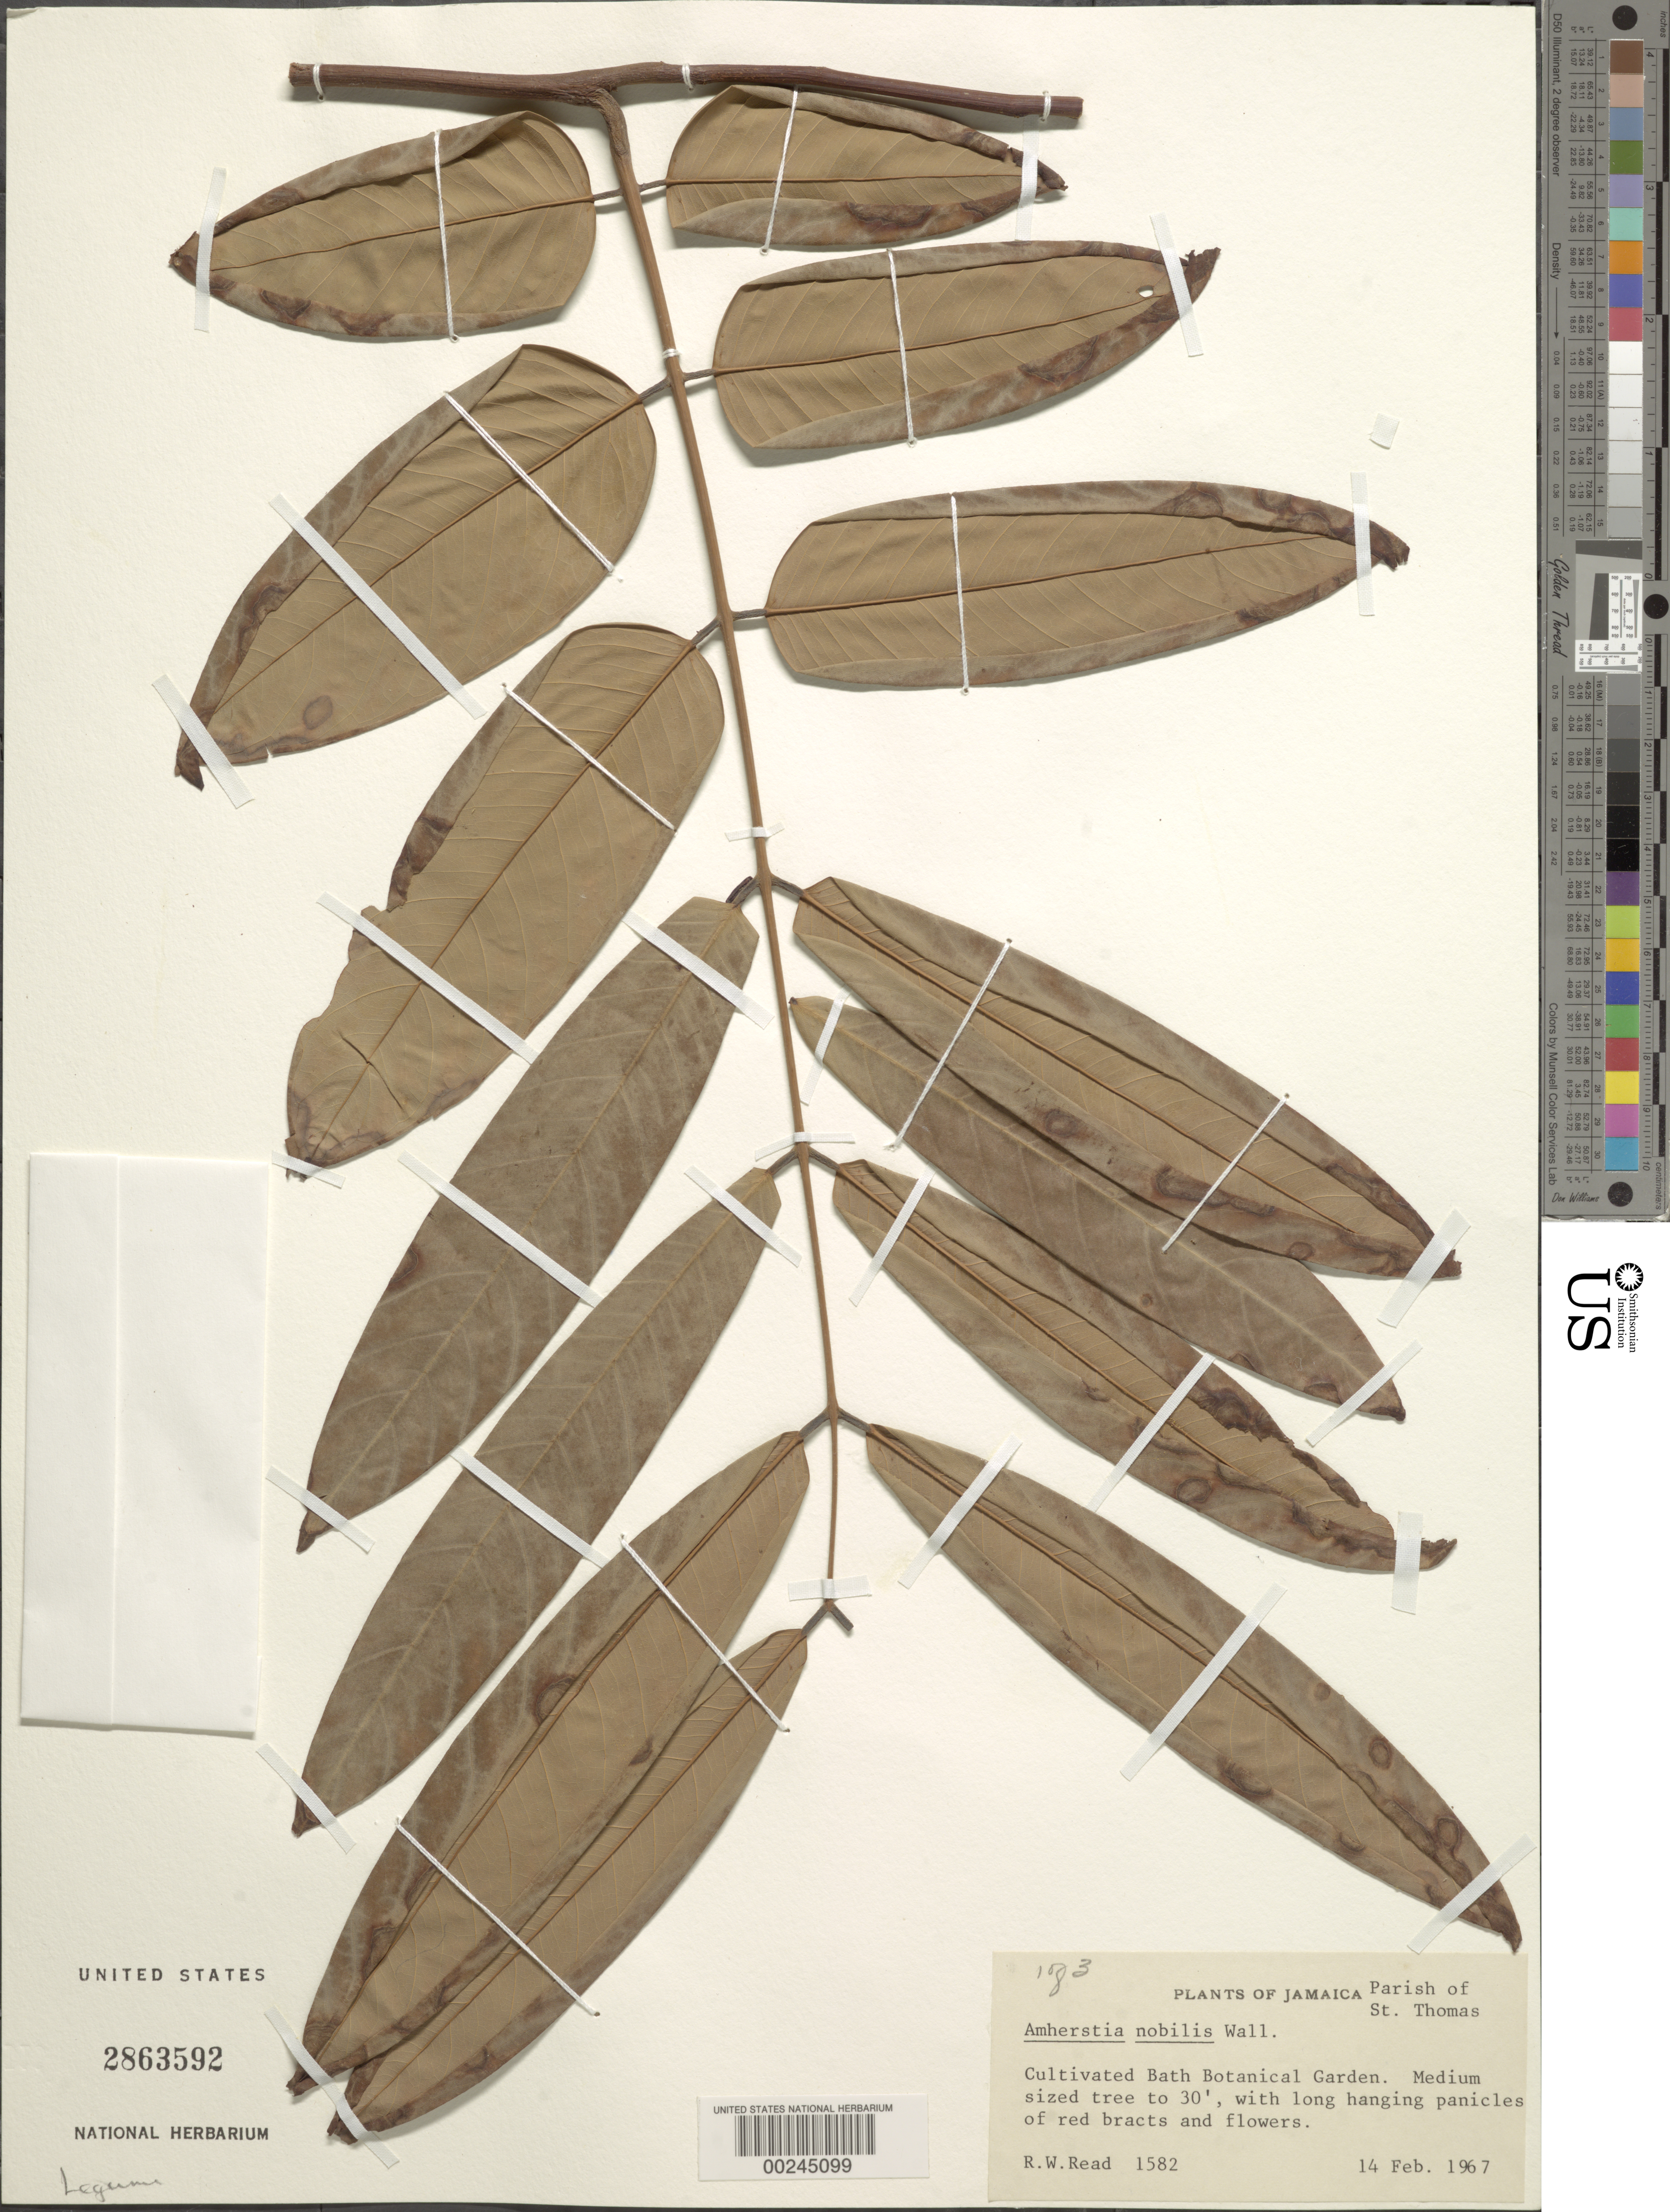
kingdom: Plantae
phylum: Tracheophyta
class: Magnoliopsida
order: Fabales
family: Fabaceae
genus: Amherstia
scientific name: Amherstia nobilis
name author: (Oliv.) Kuntze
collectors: R. W. Read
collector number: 1582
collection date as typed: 14 Feb 1967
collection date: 1967-02-14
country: Jamaica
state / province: Saint Thomas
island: Greater Antilles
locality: Bath botanical garden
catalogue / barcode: US 2863592